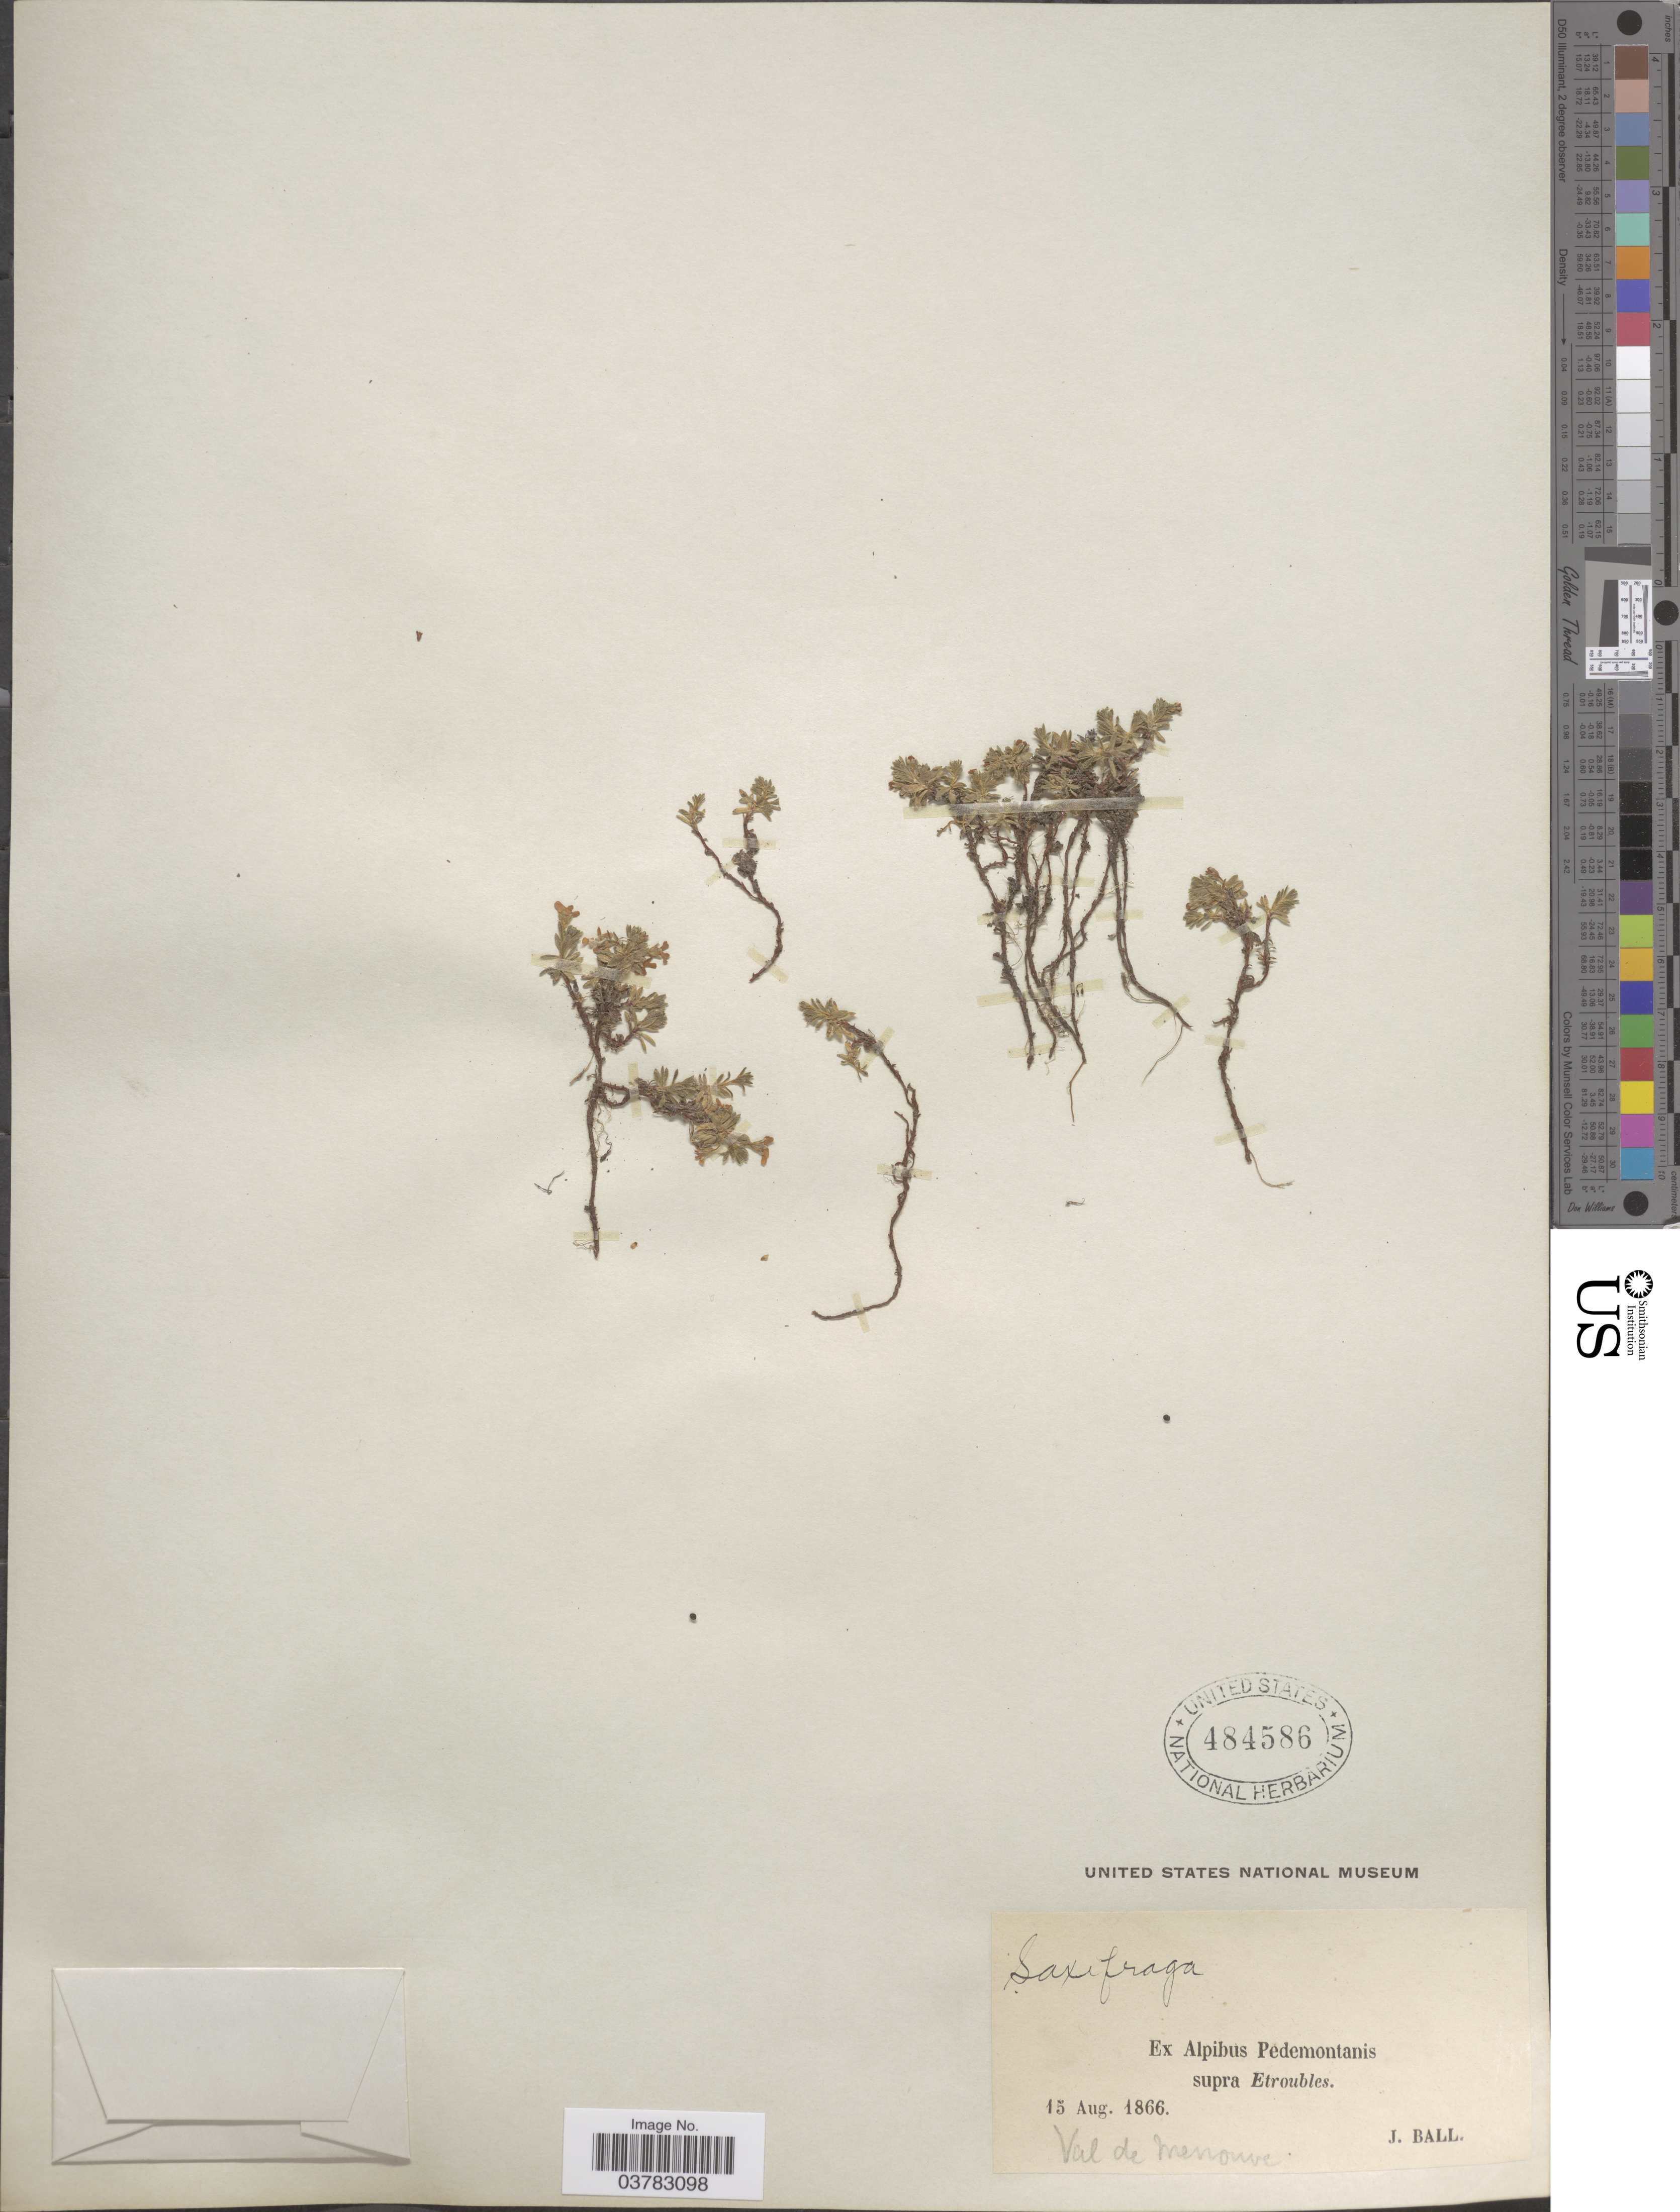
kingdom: Plantae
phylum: Tracheophyta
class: Magnoliopsida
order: Saxifragales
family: Saxifragaceae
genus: Saxifraga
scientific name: Saxifraga sp.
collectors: J. Ball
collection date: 1866-08-15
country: Italy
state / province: Piedmont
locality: Ex Alpibus Pedemontanis supra Etroubles. Val de Menouve.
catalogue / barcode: US 484586